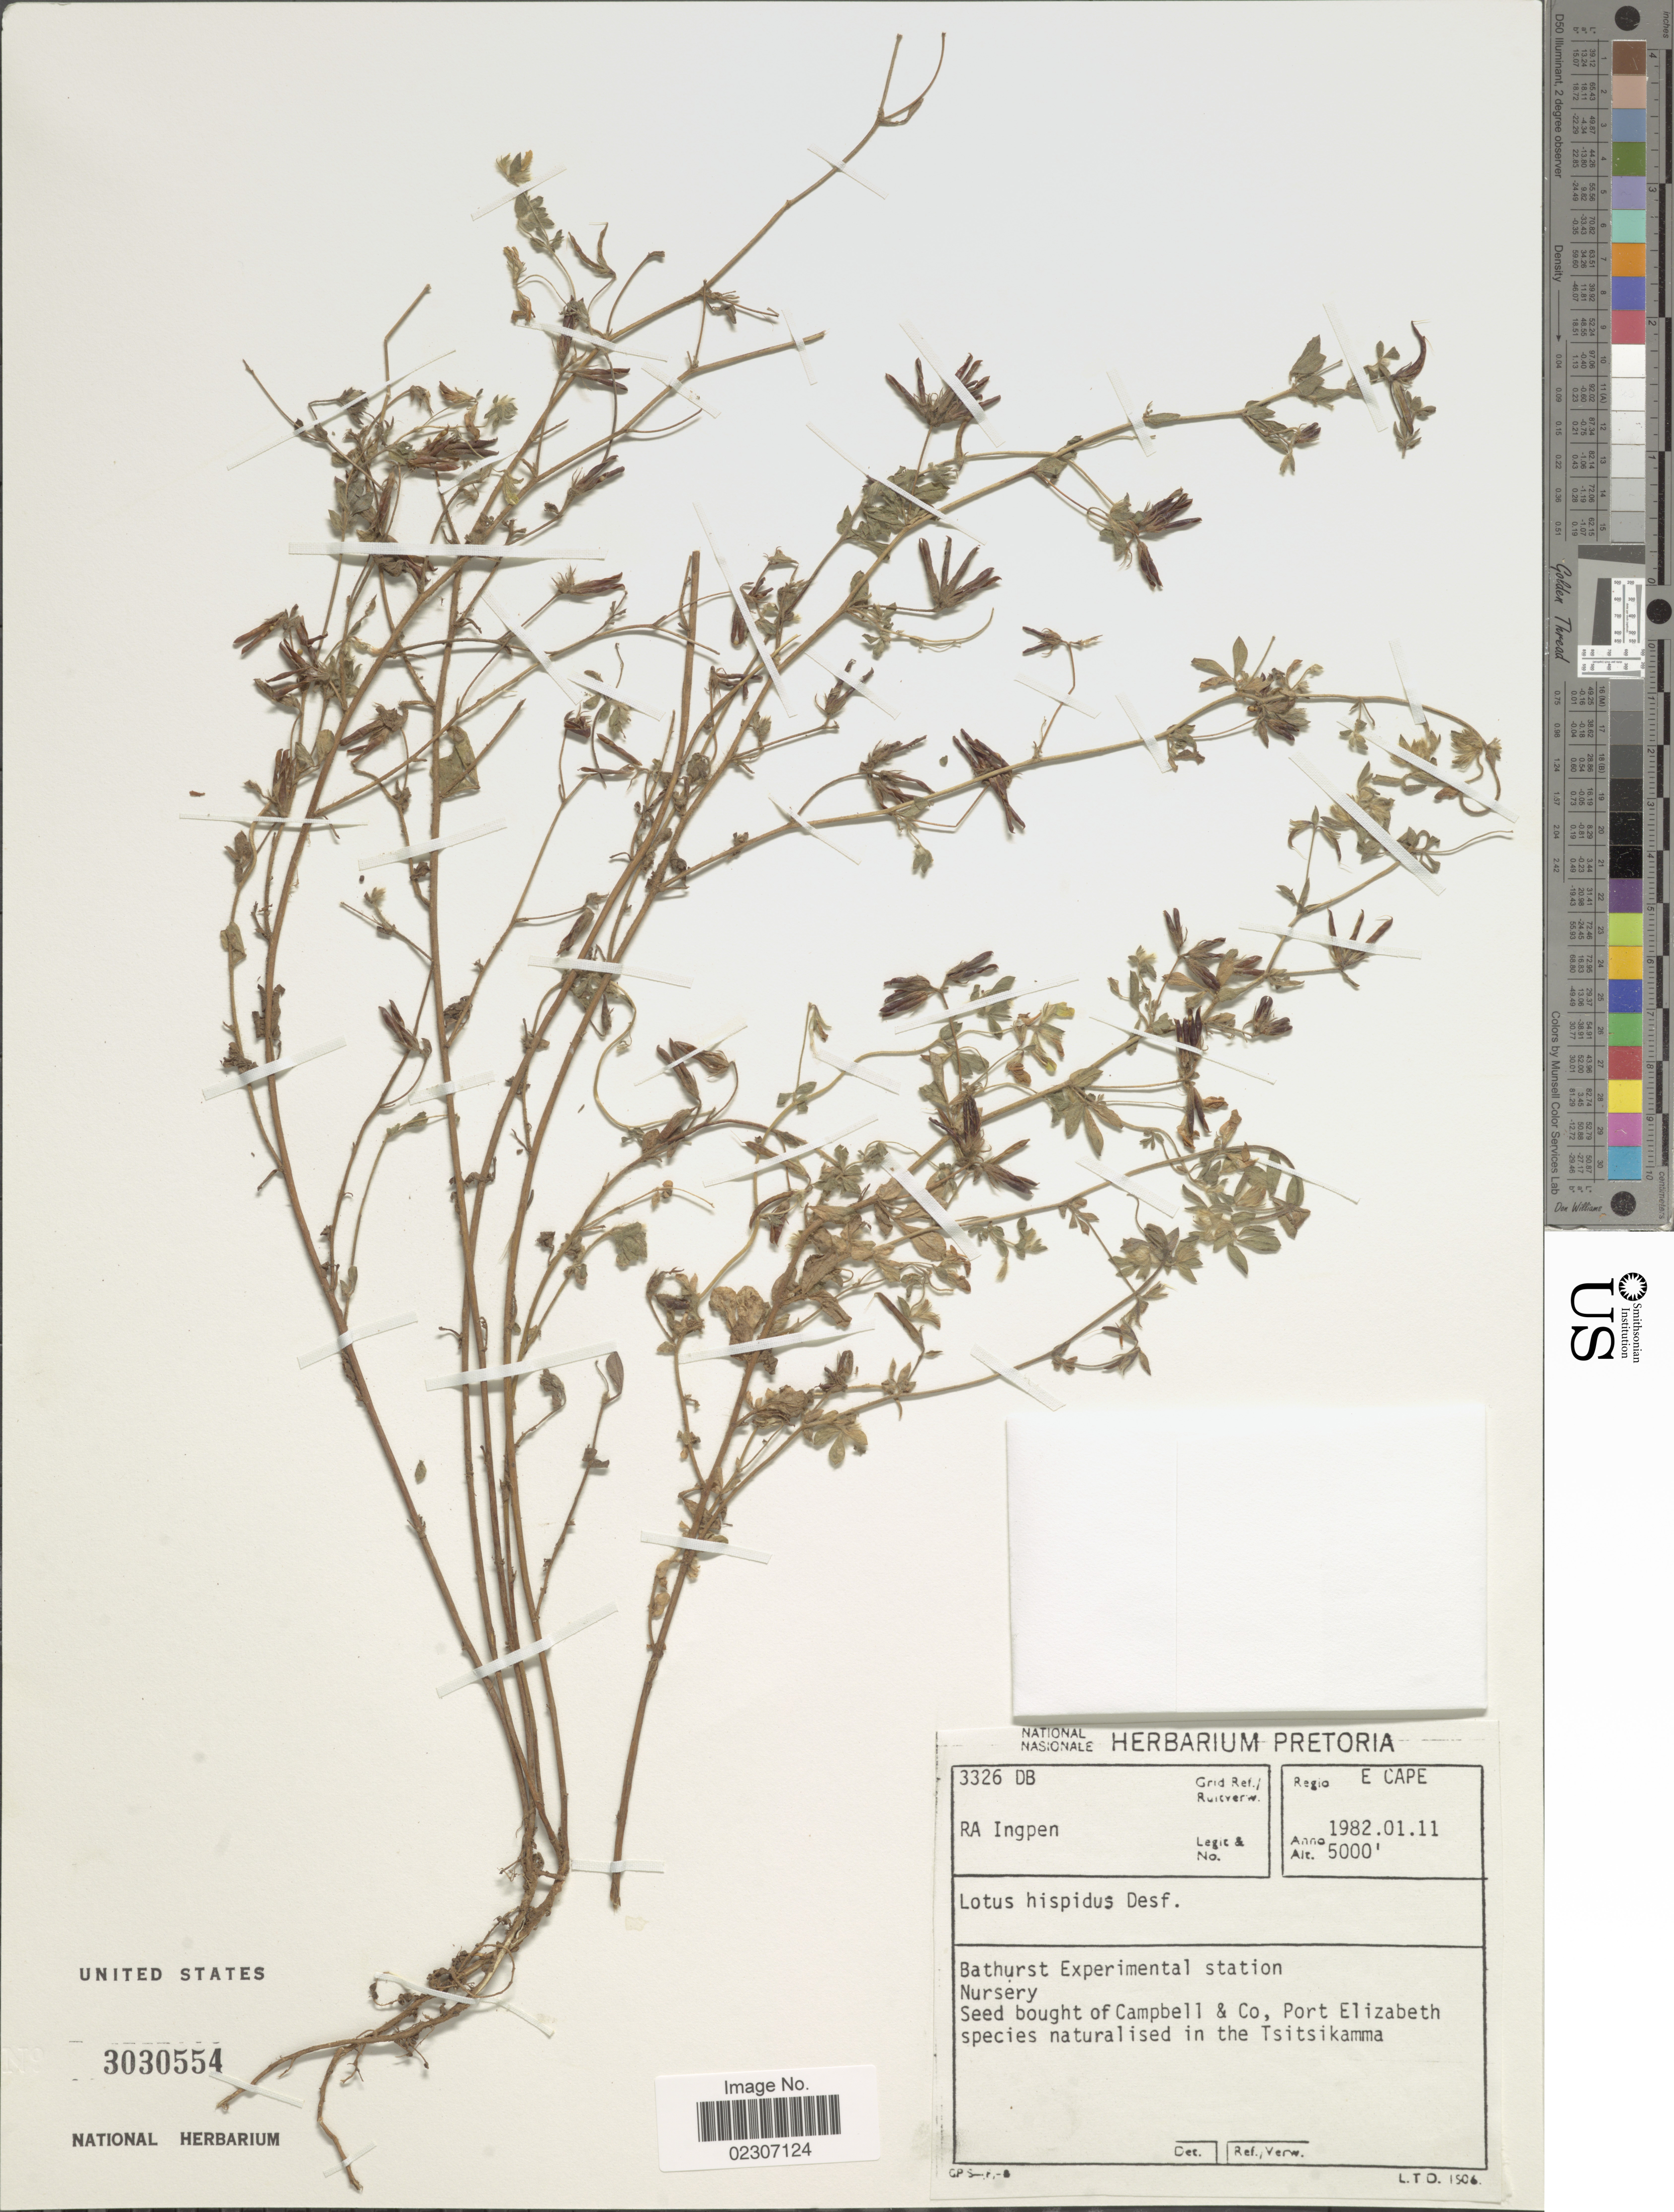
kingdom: Plantae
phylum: Tracheophyta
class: Magnoliopsida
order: Fabales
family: Fabaceae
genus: Lotus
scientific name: Lotus hispidus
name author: DC.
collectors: R. Ingpen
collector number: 3326DB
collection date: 1982-01-11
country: South Africa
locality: Regio E Cape. bathurst Experimental station. Nursery.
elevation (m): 1524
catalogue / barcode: US 3030554